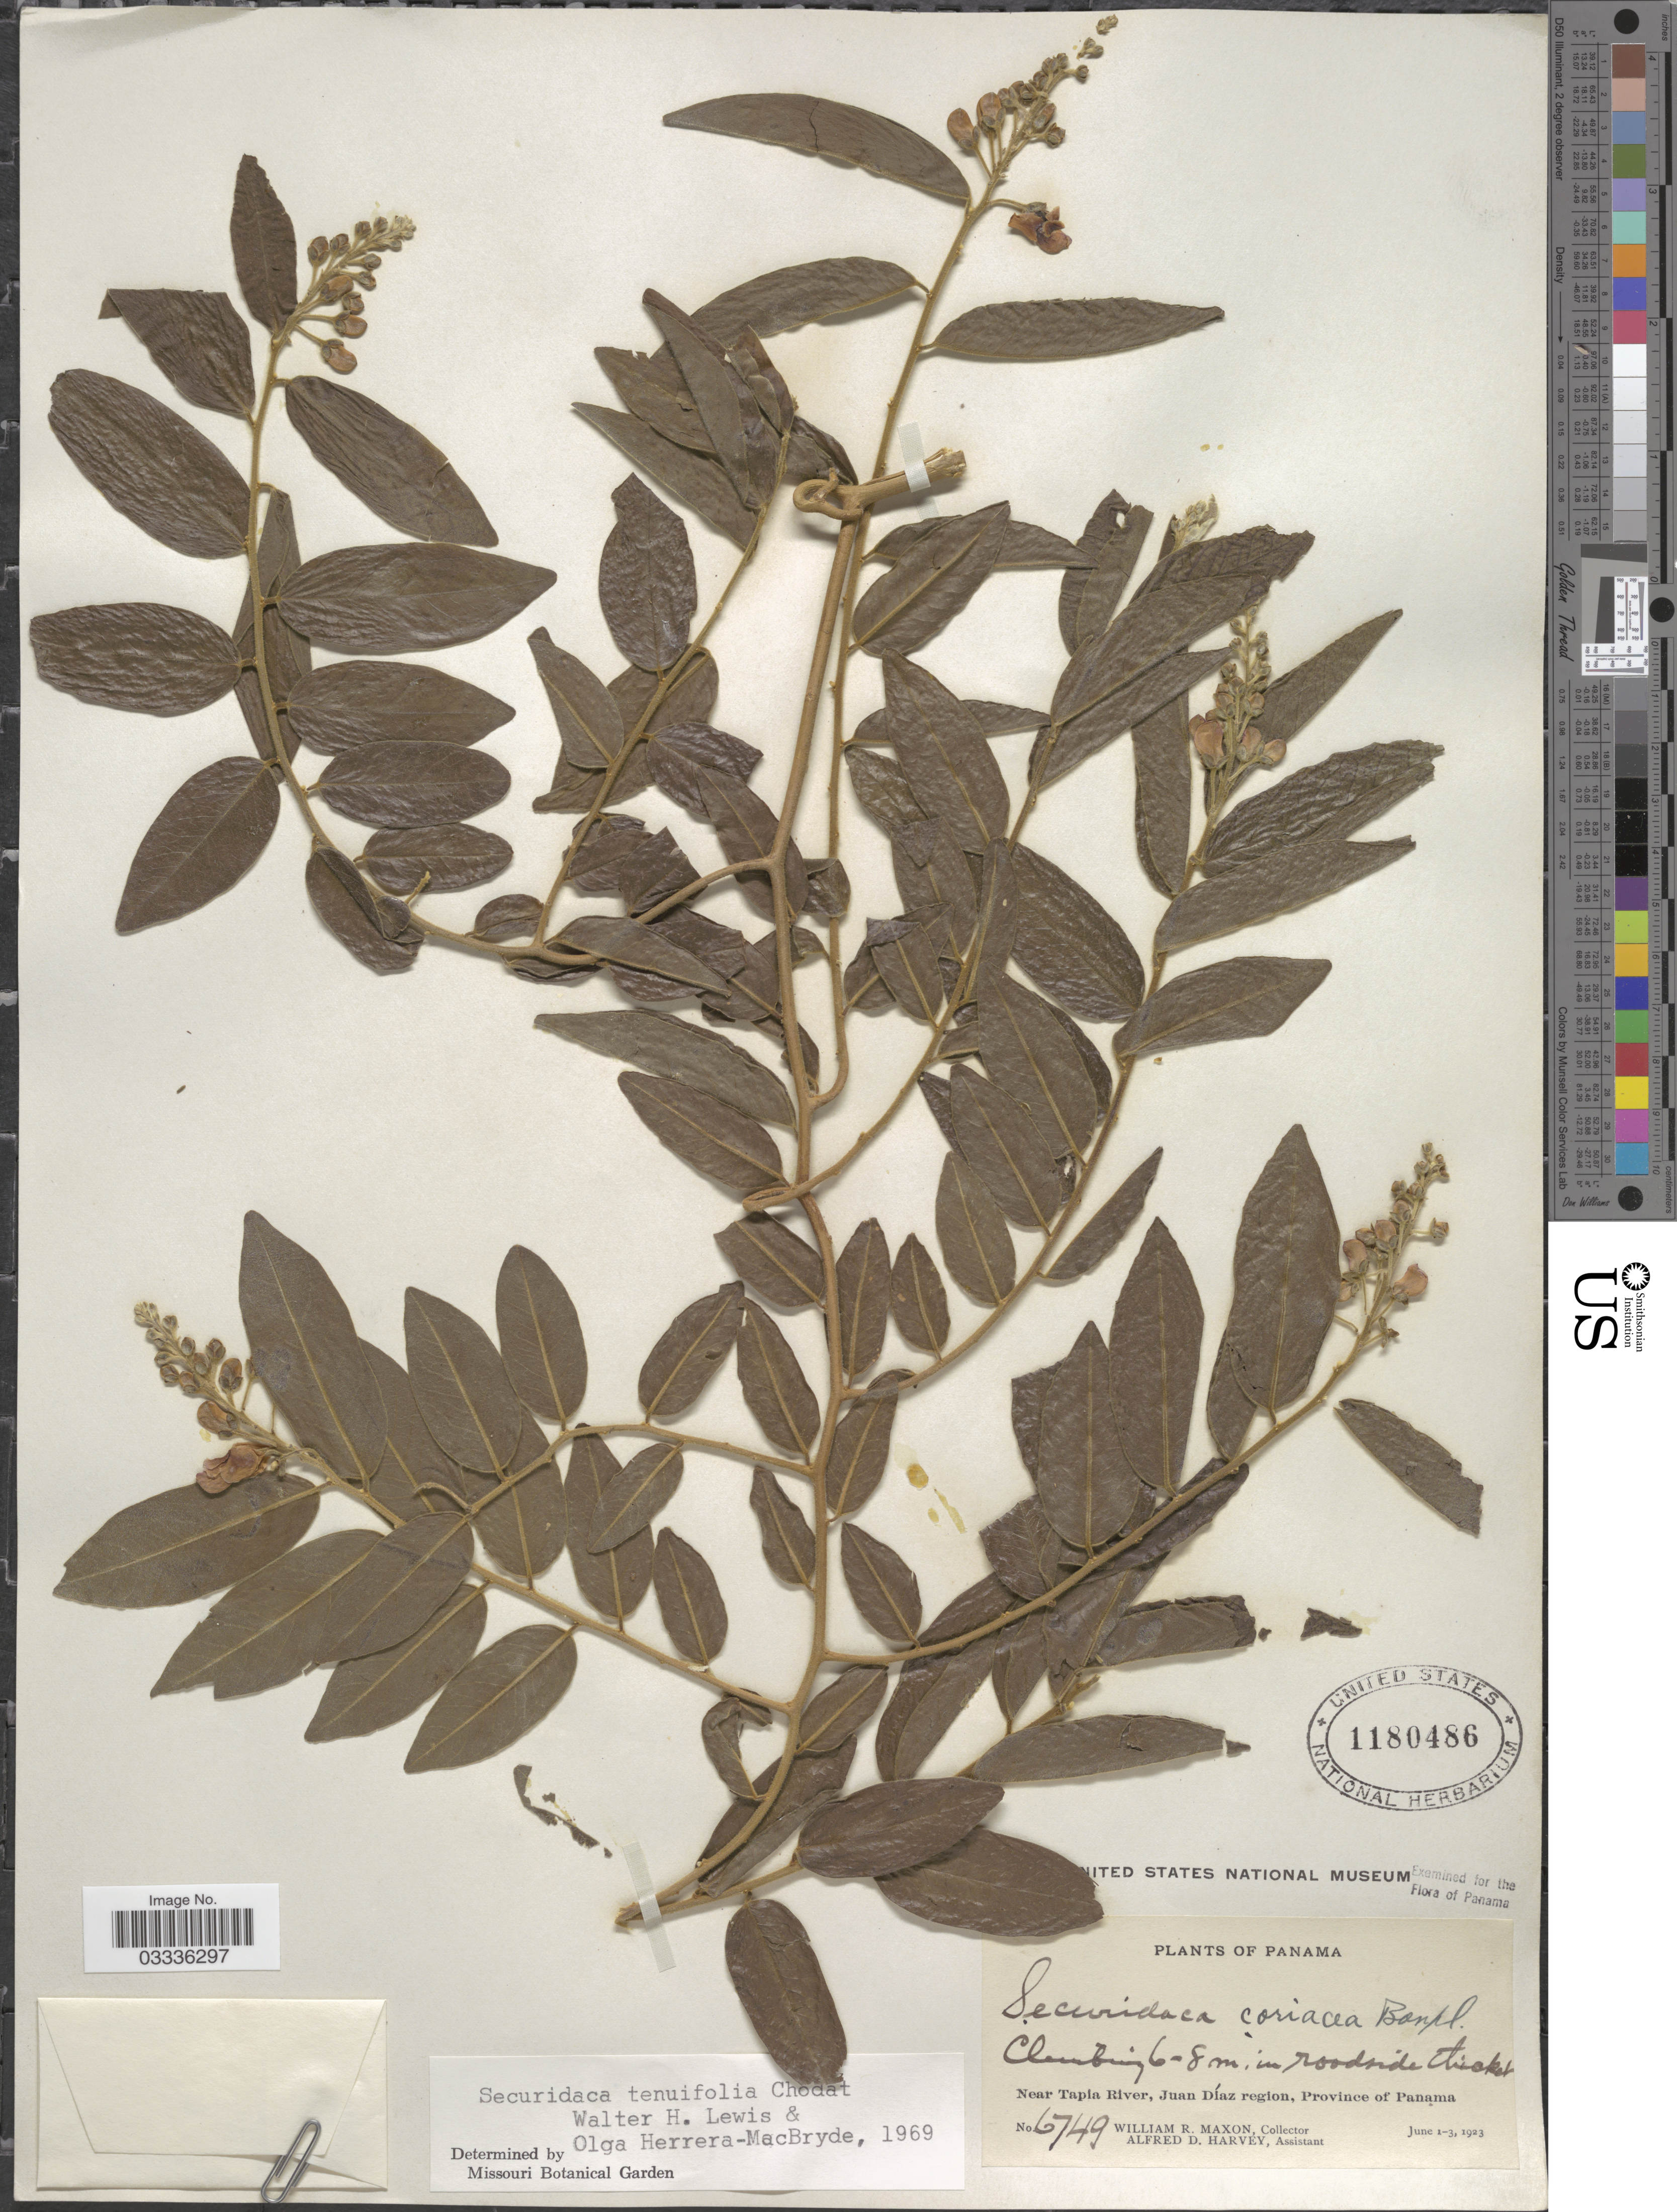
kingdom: Plantae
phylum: Tracheophyta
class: Magnoliopsida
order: Fabales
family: Polygalaceae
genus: Securidaca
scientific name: Securidaca tenuifolia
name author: Chodat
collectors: W. R. Maxon & A. D. Harvey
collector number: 6479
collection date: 1923-06-01/1923-06-03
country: Panama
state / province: Panamá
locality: Near Tapia River, Juan Díaz region.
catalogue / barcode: US 1180486